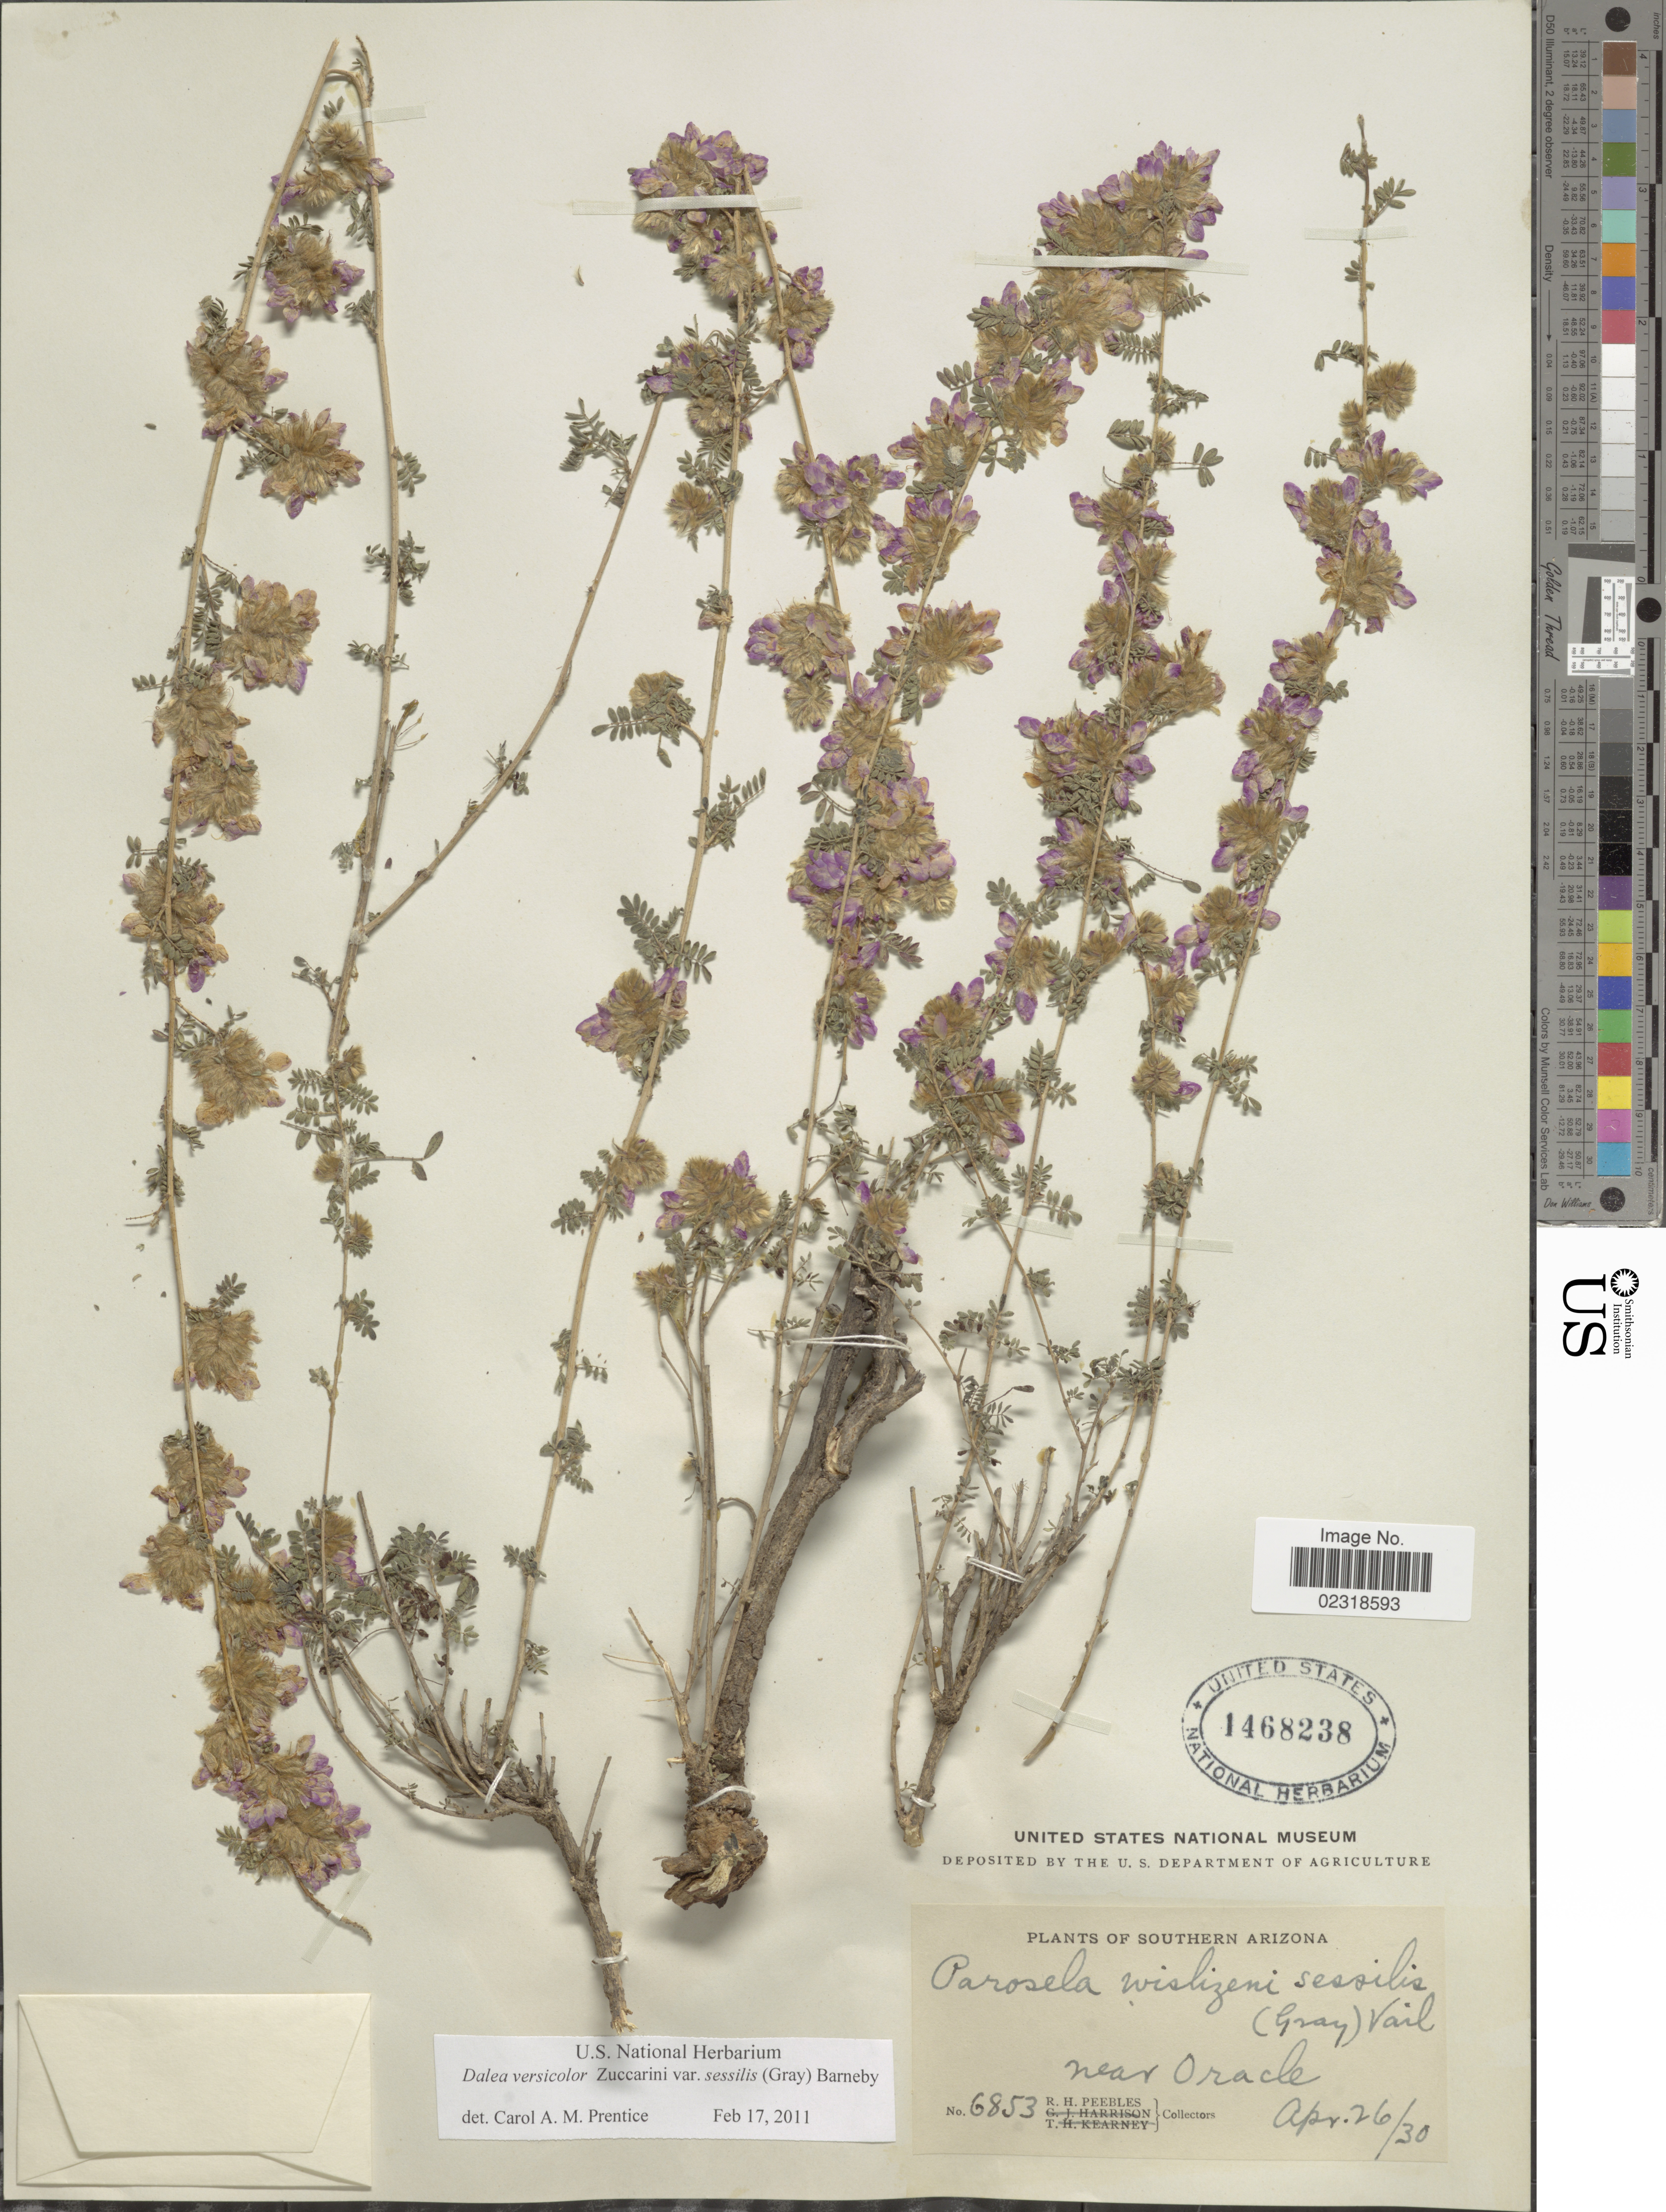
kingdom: Plantae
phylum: Tracheophyta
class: Magnoliopsida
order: Fabales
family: Fabaceae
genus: Dalea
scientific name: Dalea versicolor var. sessilis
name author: Zucc.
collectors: R. H. Peebles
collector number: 6853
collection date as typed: Transcribed d/m/y: 26/4/30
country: United States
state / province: Arizona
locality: Southern Arizona, near Oracle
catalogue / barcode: US 1468238